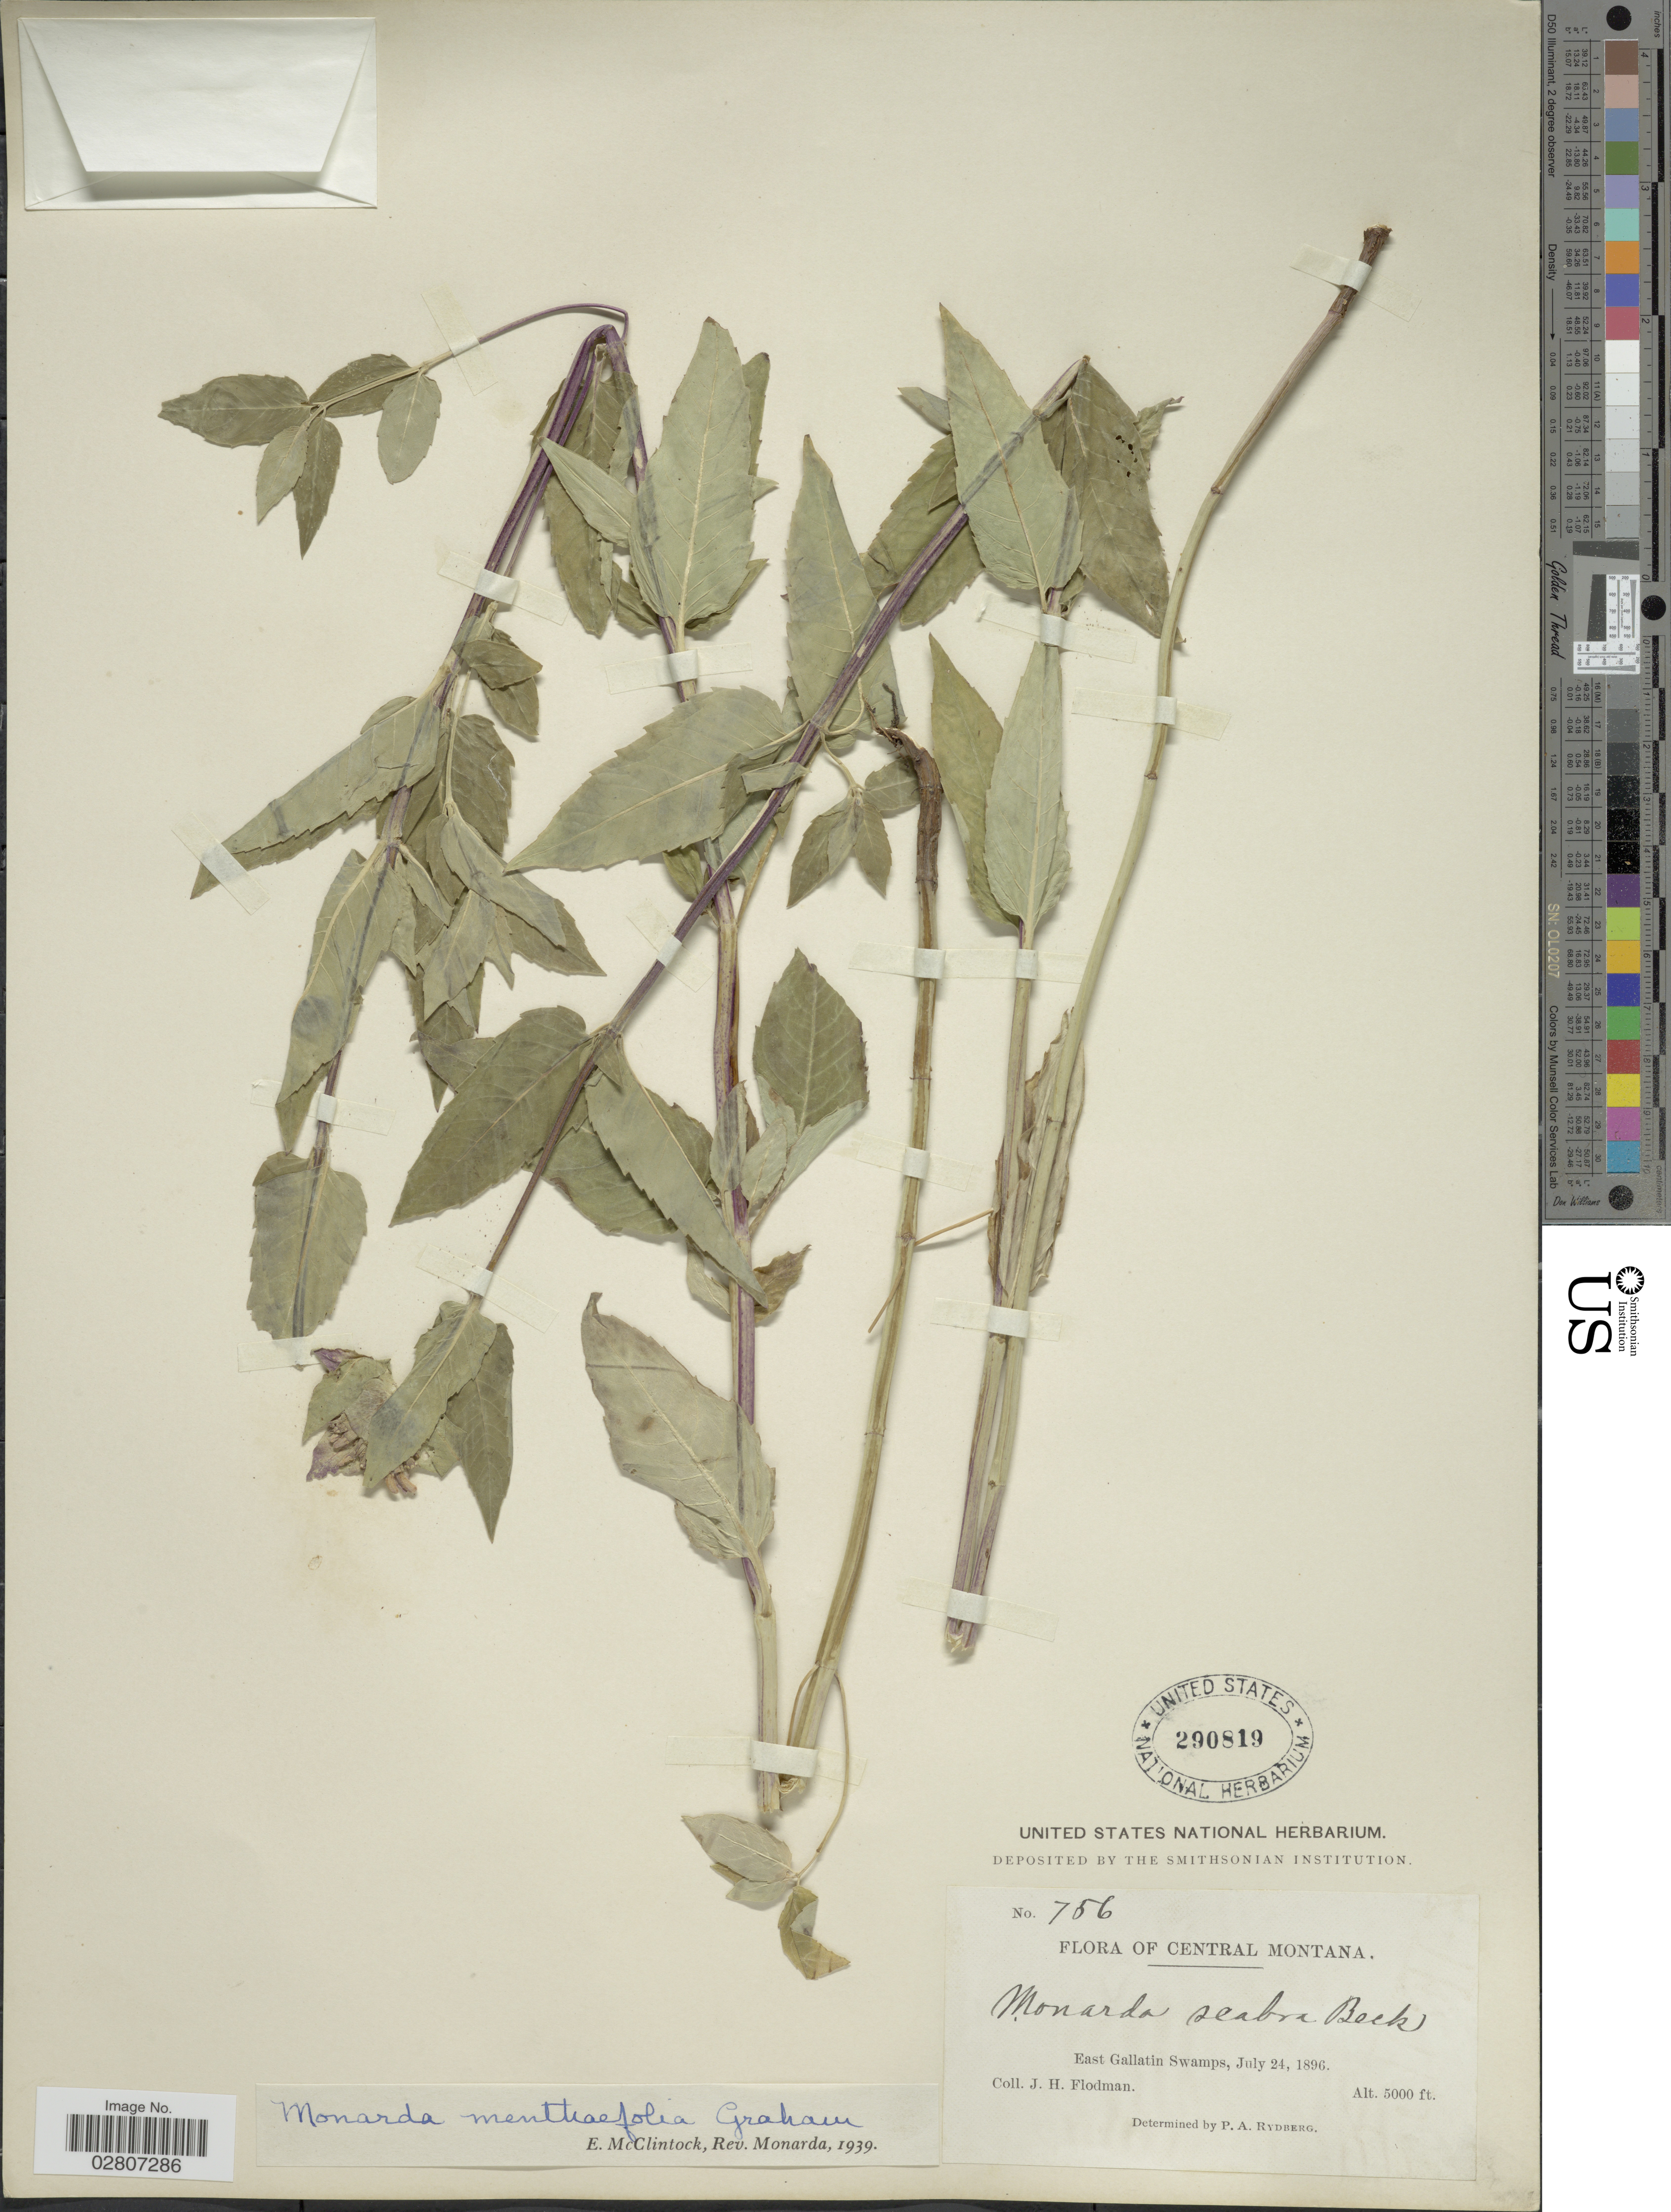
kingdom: Plantae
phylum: Tracheophyta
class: Magnoliopsida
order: Lamiales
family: Lamiaceae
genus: Monarda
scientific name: Monarda fistulosa var. menthifolia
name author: (Graham) Fernald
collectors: J. Flodman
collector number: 756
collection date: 1896-07-24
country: United States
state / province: Montana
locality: Central Montana. East Gallatin Swamps.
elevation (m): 1524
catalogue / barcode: US 290819